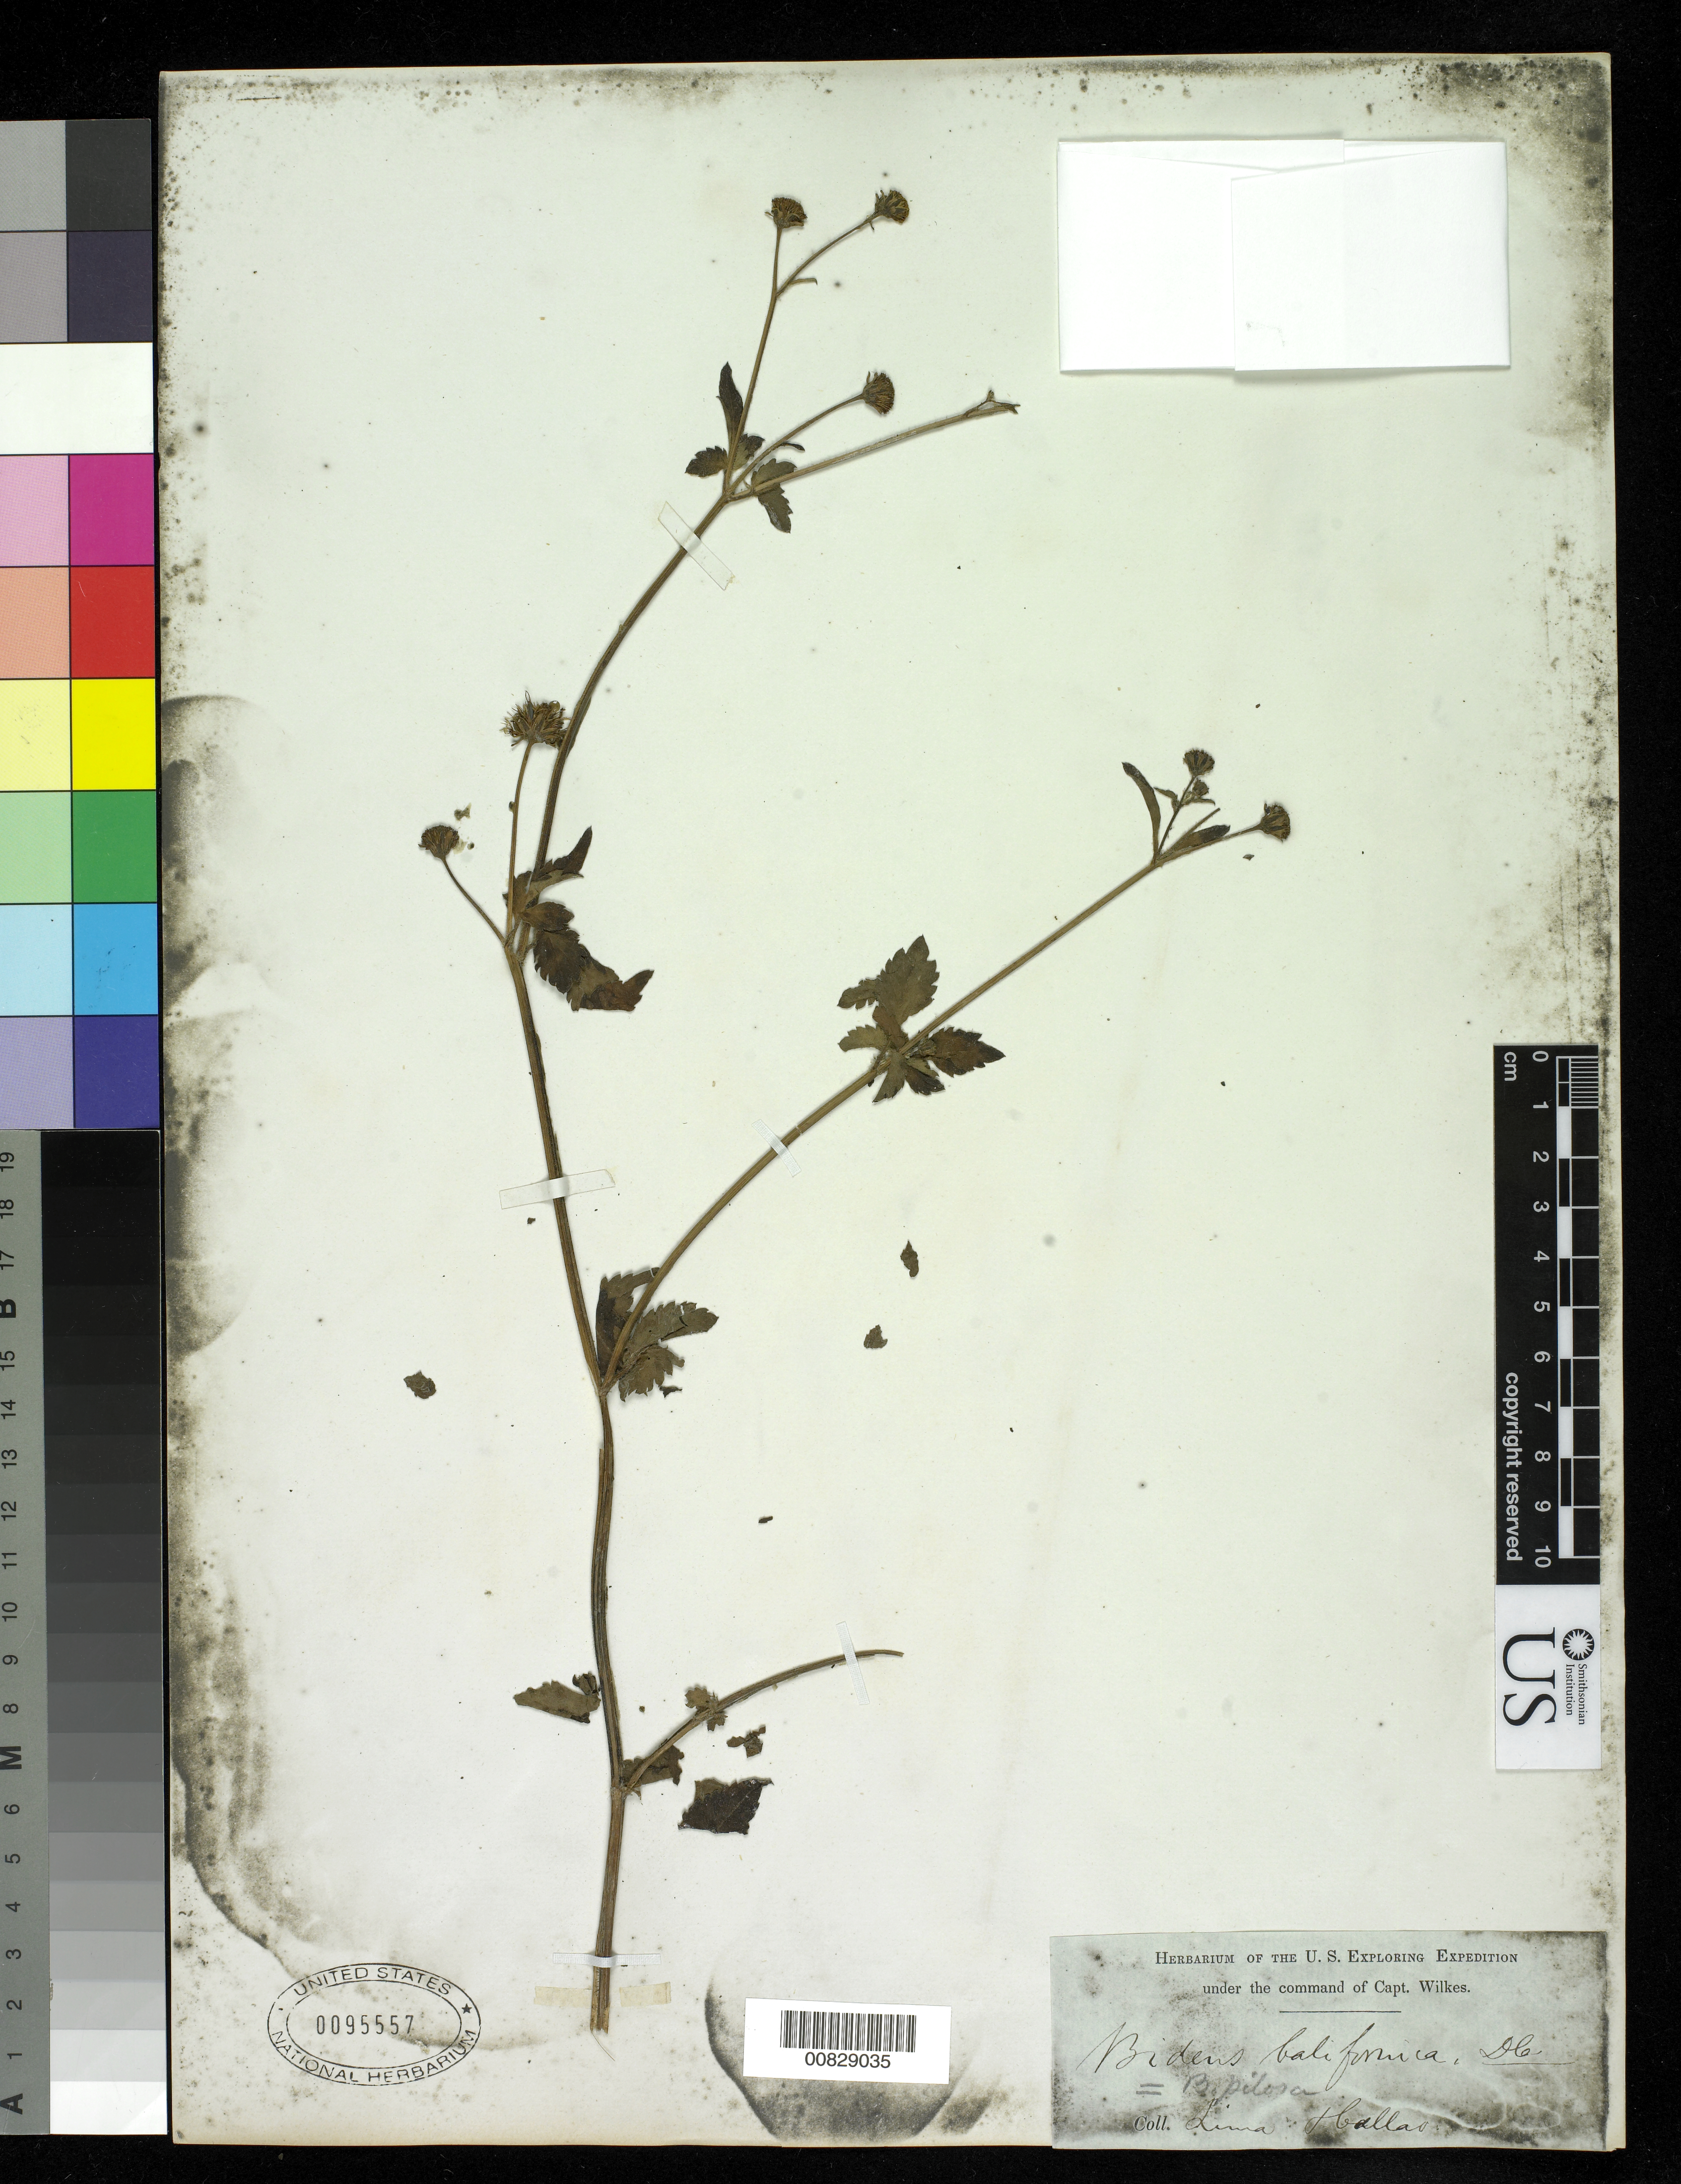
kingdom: Plantae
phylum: Tracheophyta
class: Magnoliopsida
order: Asterales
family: Asteraceae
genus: Bidens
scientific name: Bidens pilosa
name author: L.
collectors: Wilkes Explor. Exped.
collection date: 1838/1842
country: Peru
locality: Lima & Callao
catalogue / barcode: US 95557